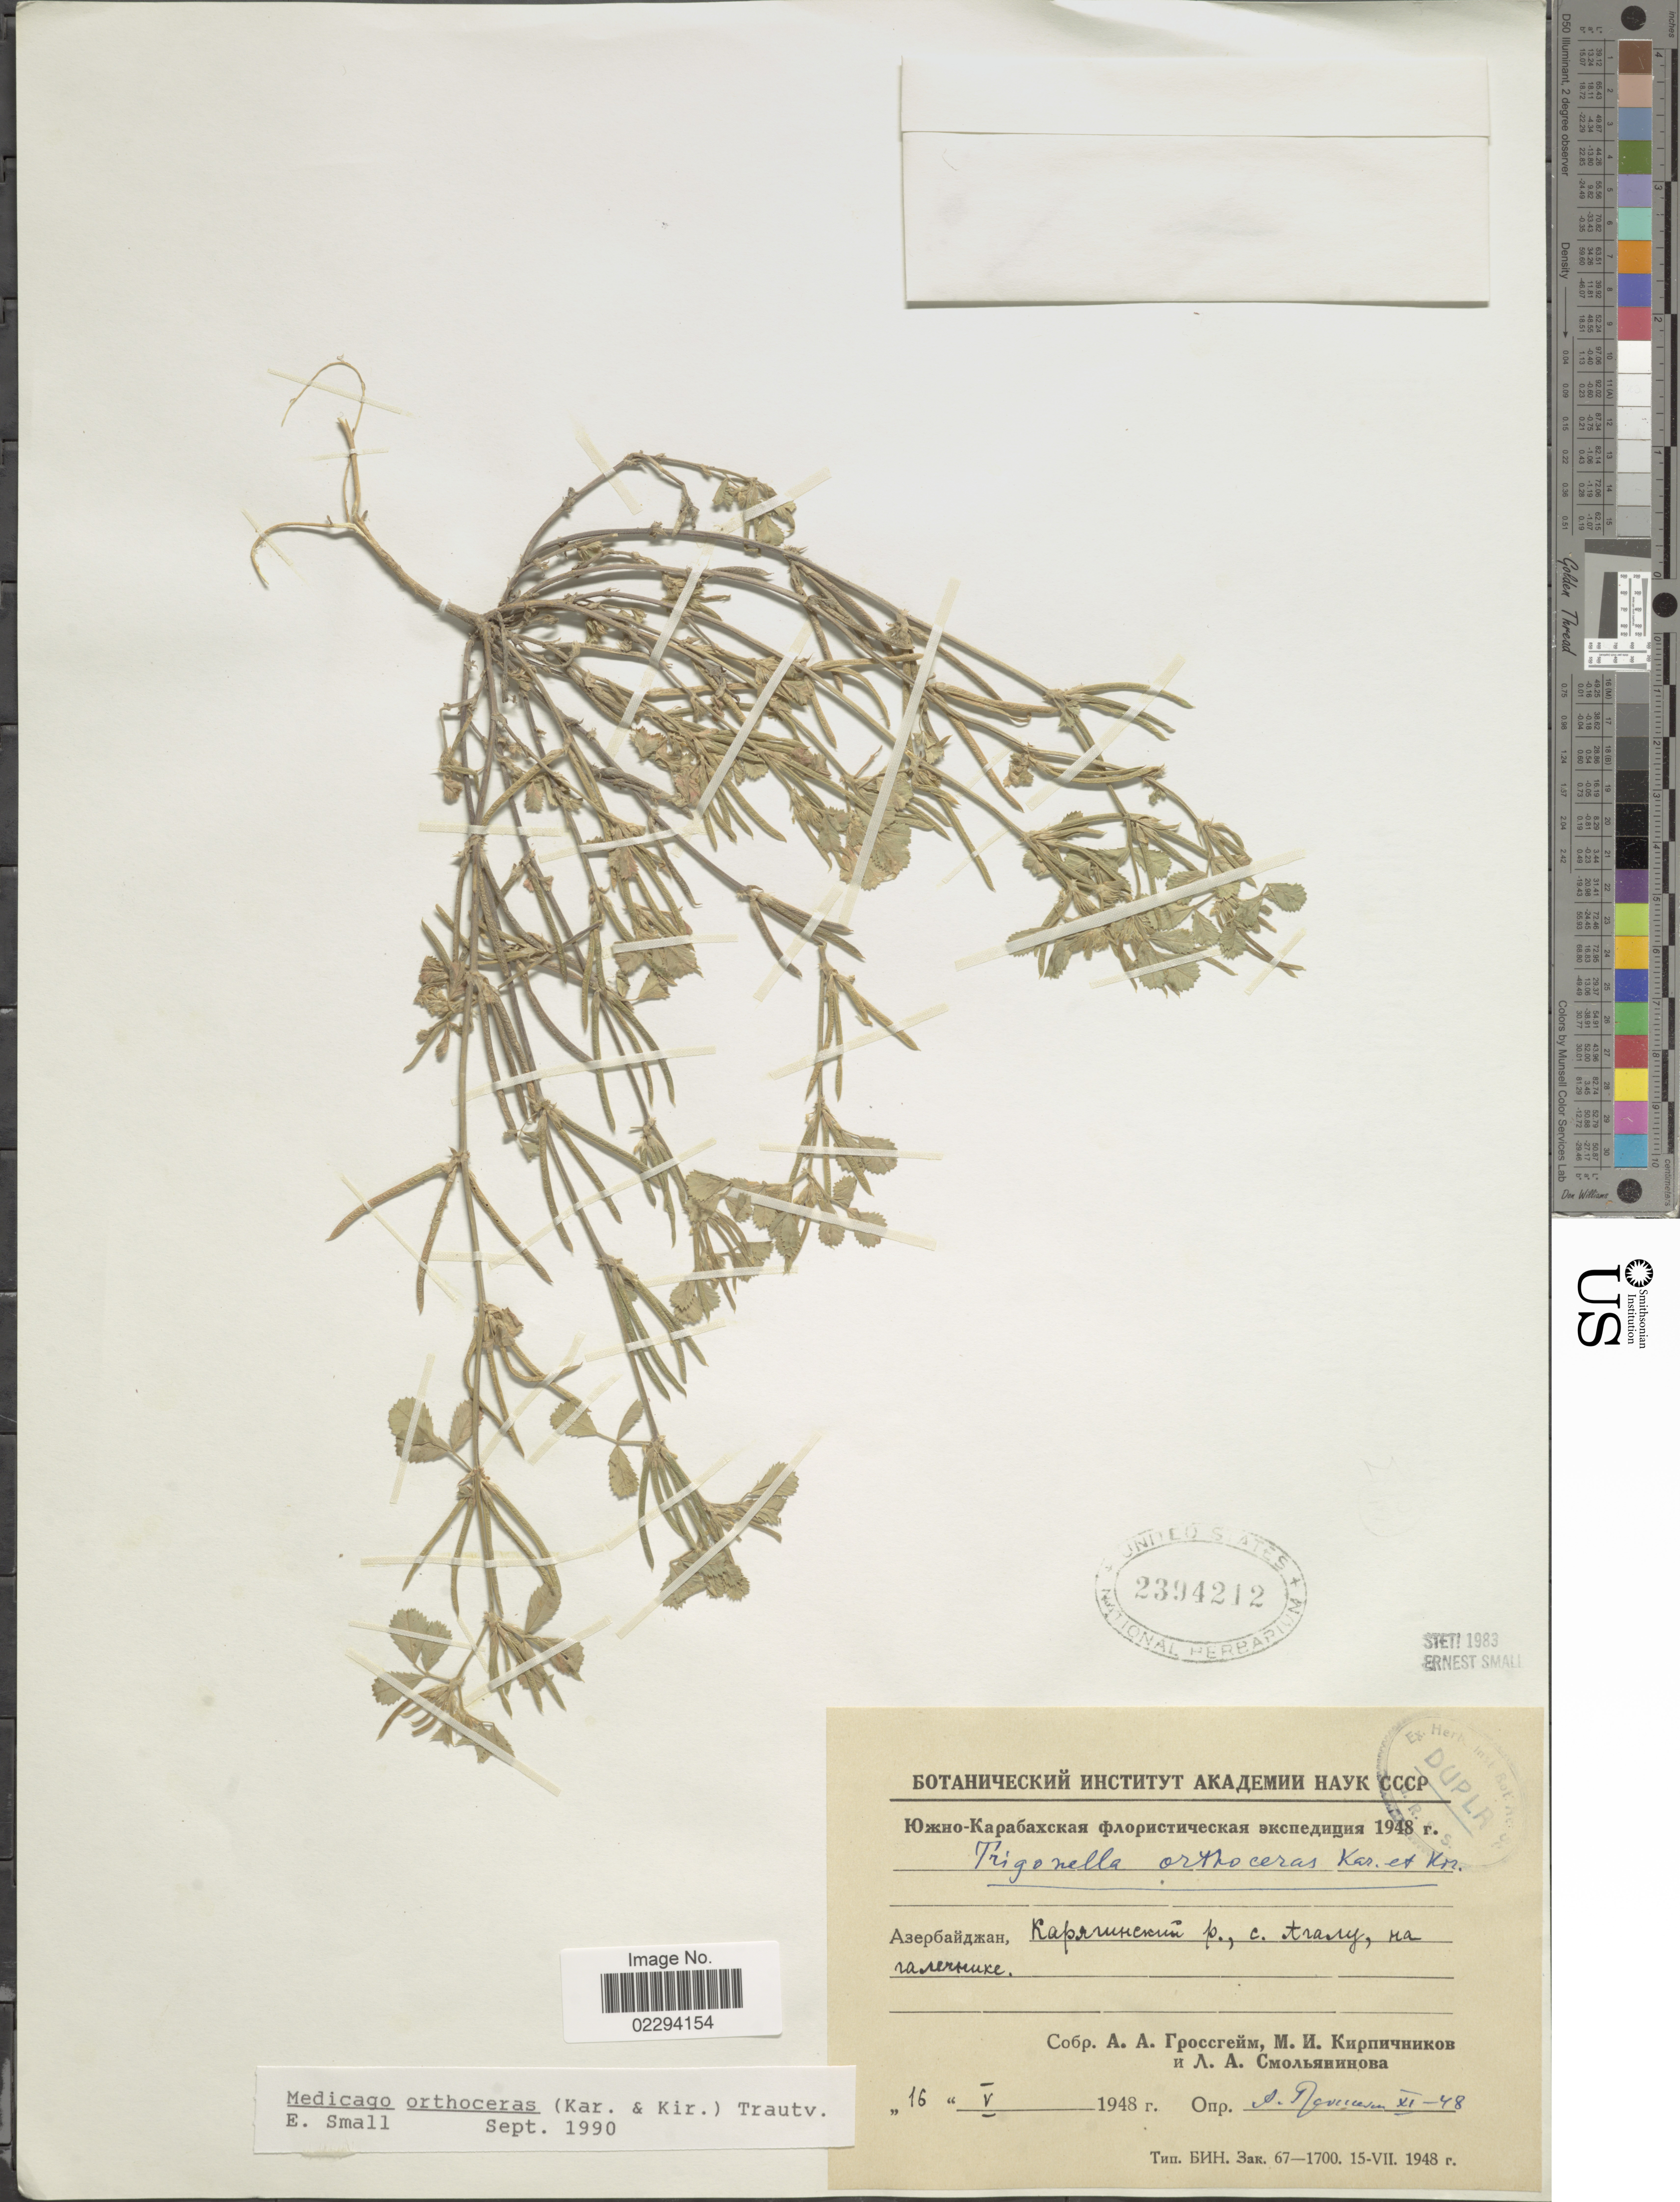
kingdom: Plantae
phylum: Tracheophyta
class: Magnoliopsida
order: Fabales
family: Fabaceae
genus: Medicago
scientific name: Medicago orthoceras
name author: (Kar. & Kir.) Trautv.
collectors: A. Grossgame, M. Kirpicznikov & L. Smoljaninova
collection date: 1948-05-16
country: Azerbaijan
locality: Karyaginskiy raion, Agalu village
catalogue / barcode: US 2394212